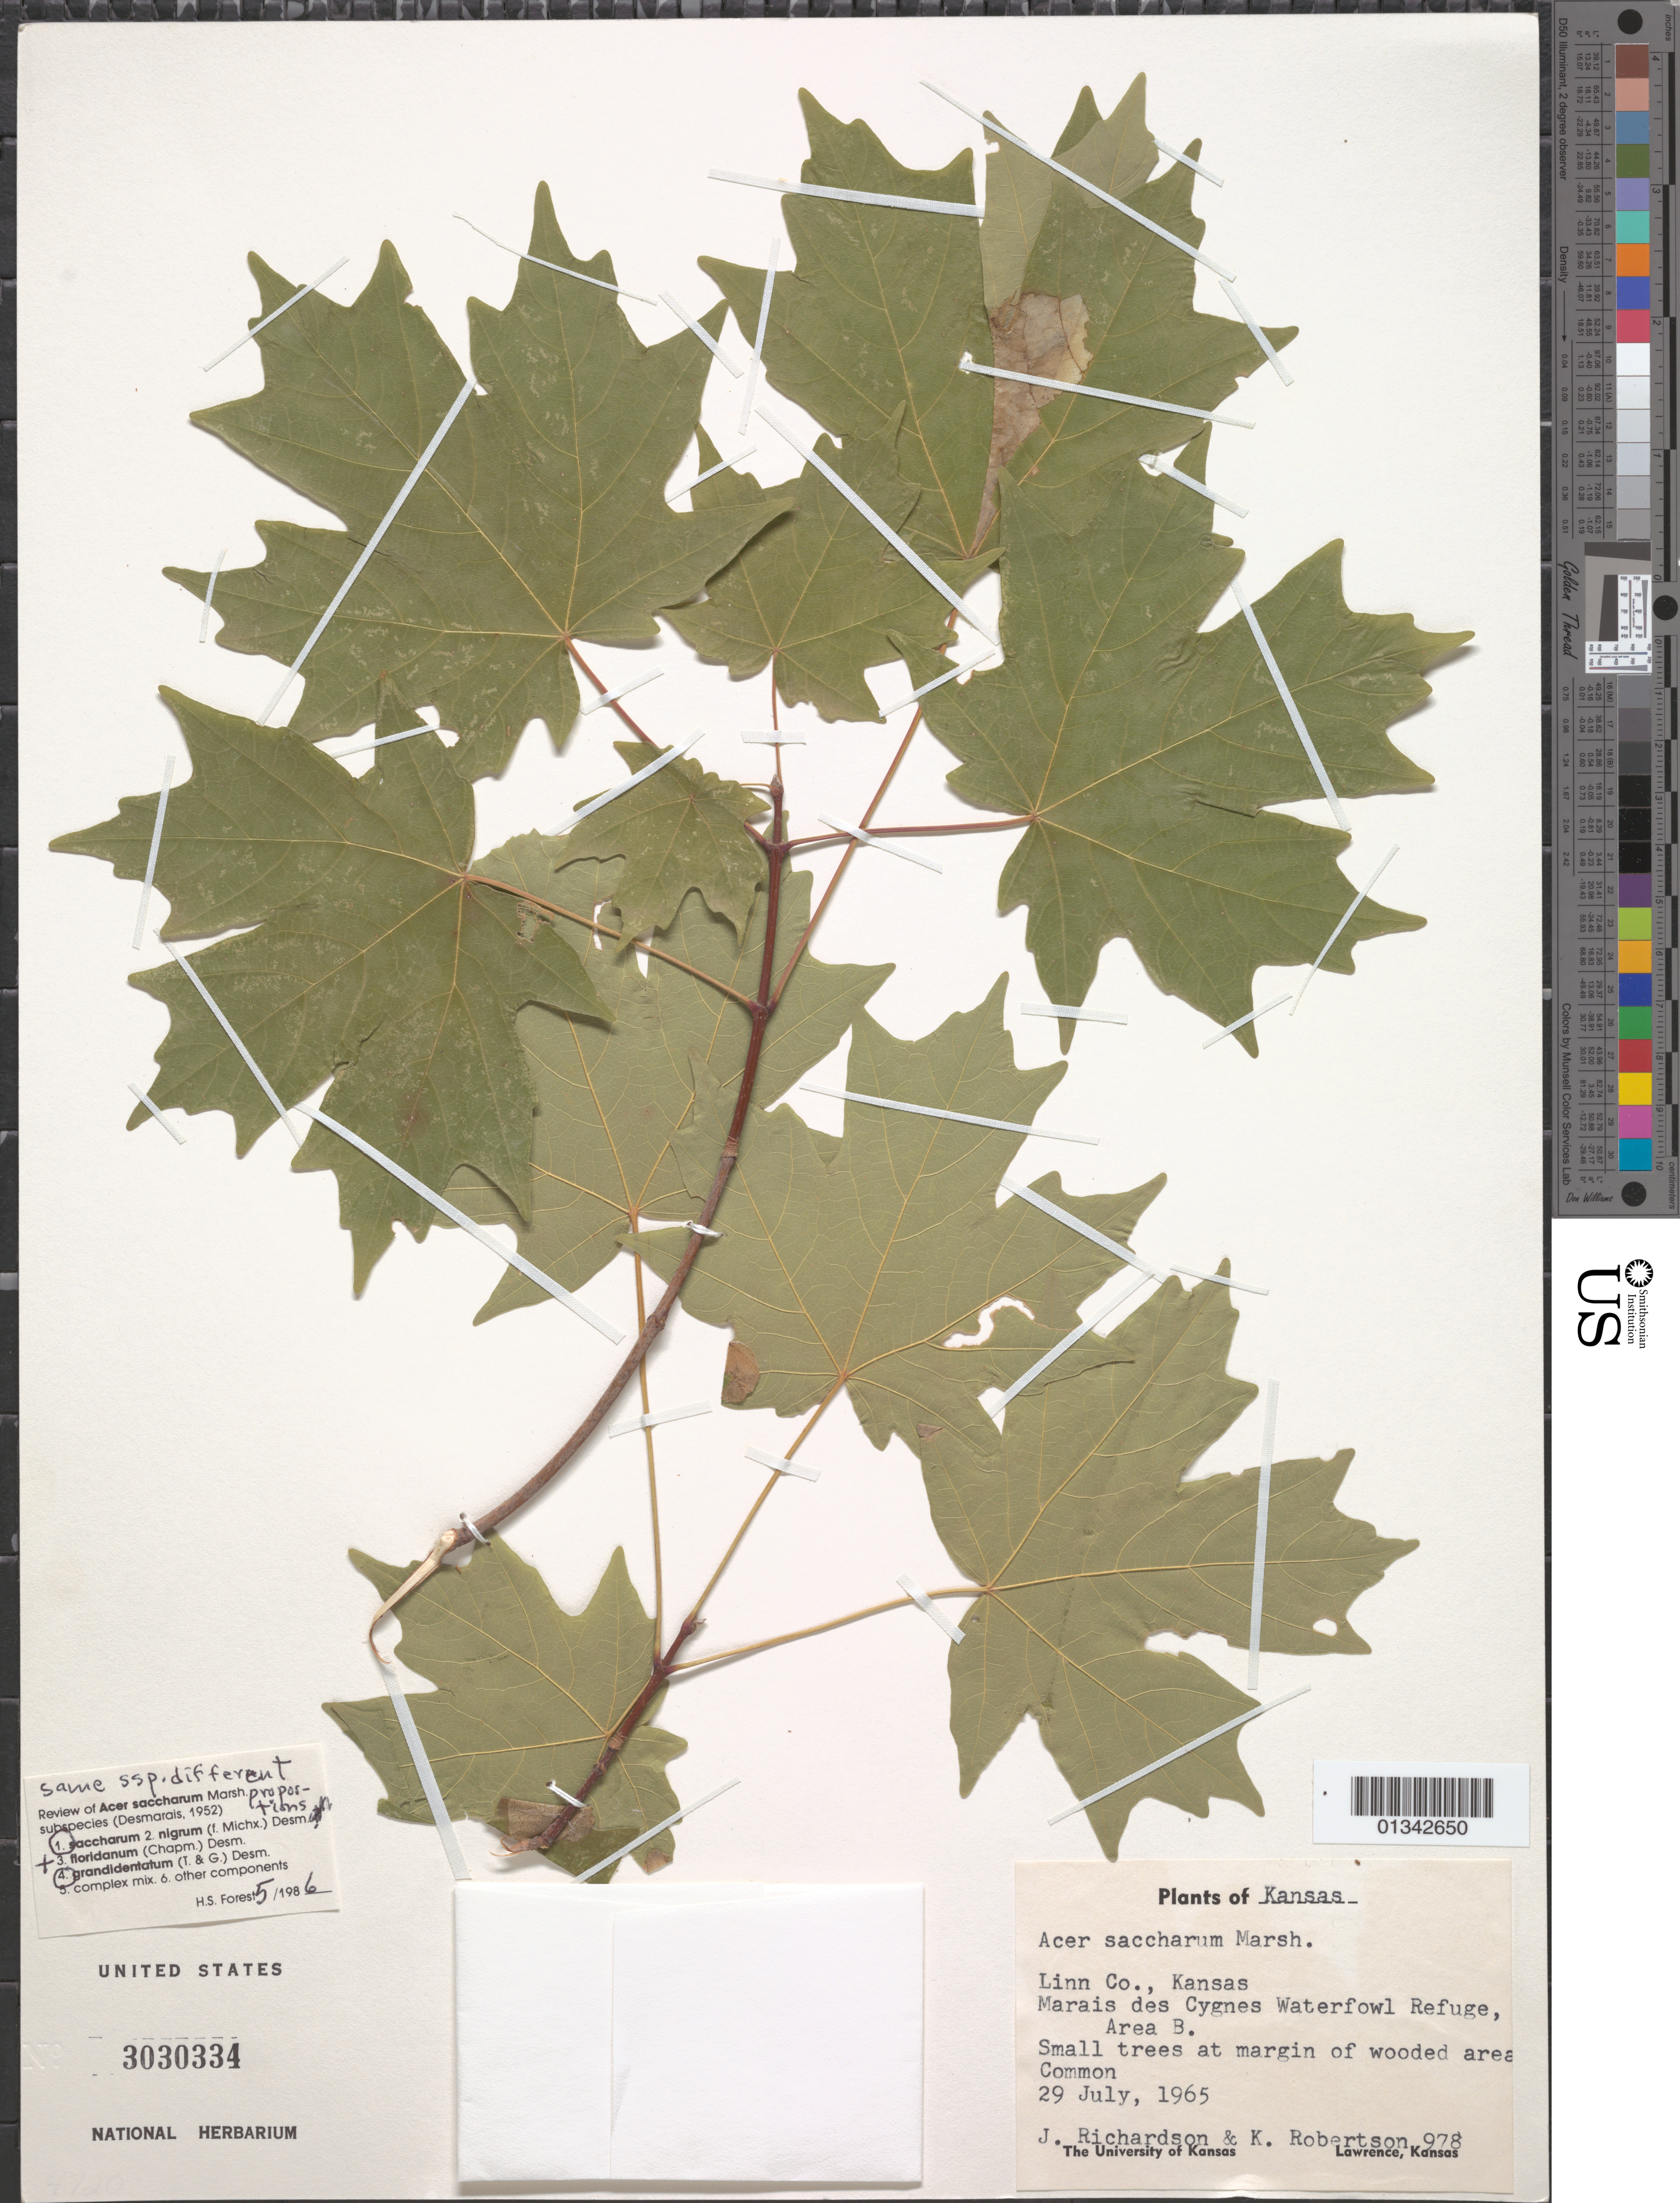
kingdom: Plantae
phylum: Tracheophyta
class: Magnoliopsida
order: Sapindales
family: Sapindaceae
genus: Acer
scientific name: Acer saccharum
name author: Marshall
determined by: Forest, H. S.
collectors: J. Richardson & K. Robertson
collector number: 978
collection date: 1965-07-29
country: United States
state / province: Kansas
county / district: Linn County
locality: Linn County, Marais des Cygnes Waterfowl Refuge, Area B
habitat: At margin of wooded area. Common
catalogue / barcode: US 3030334